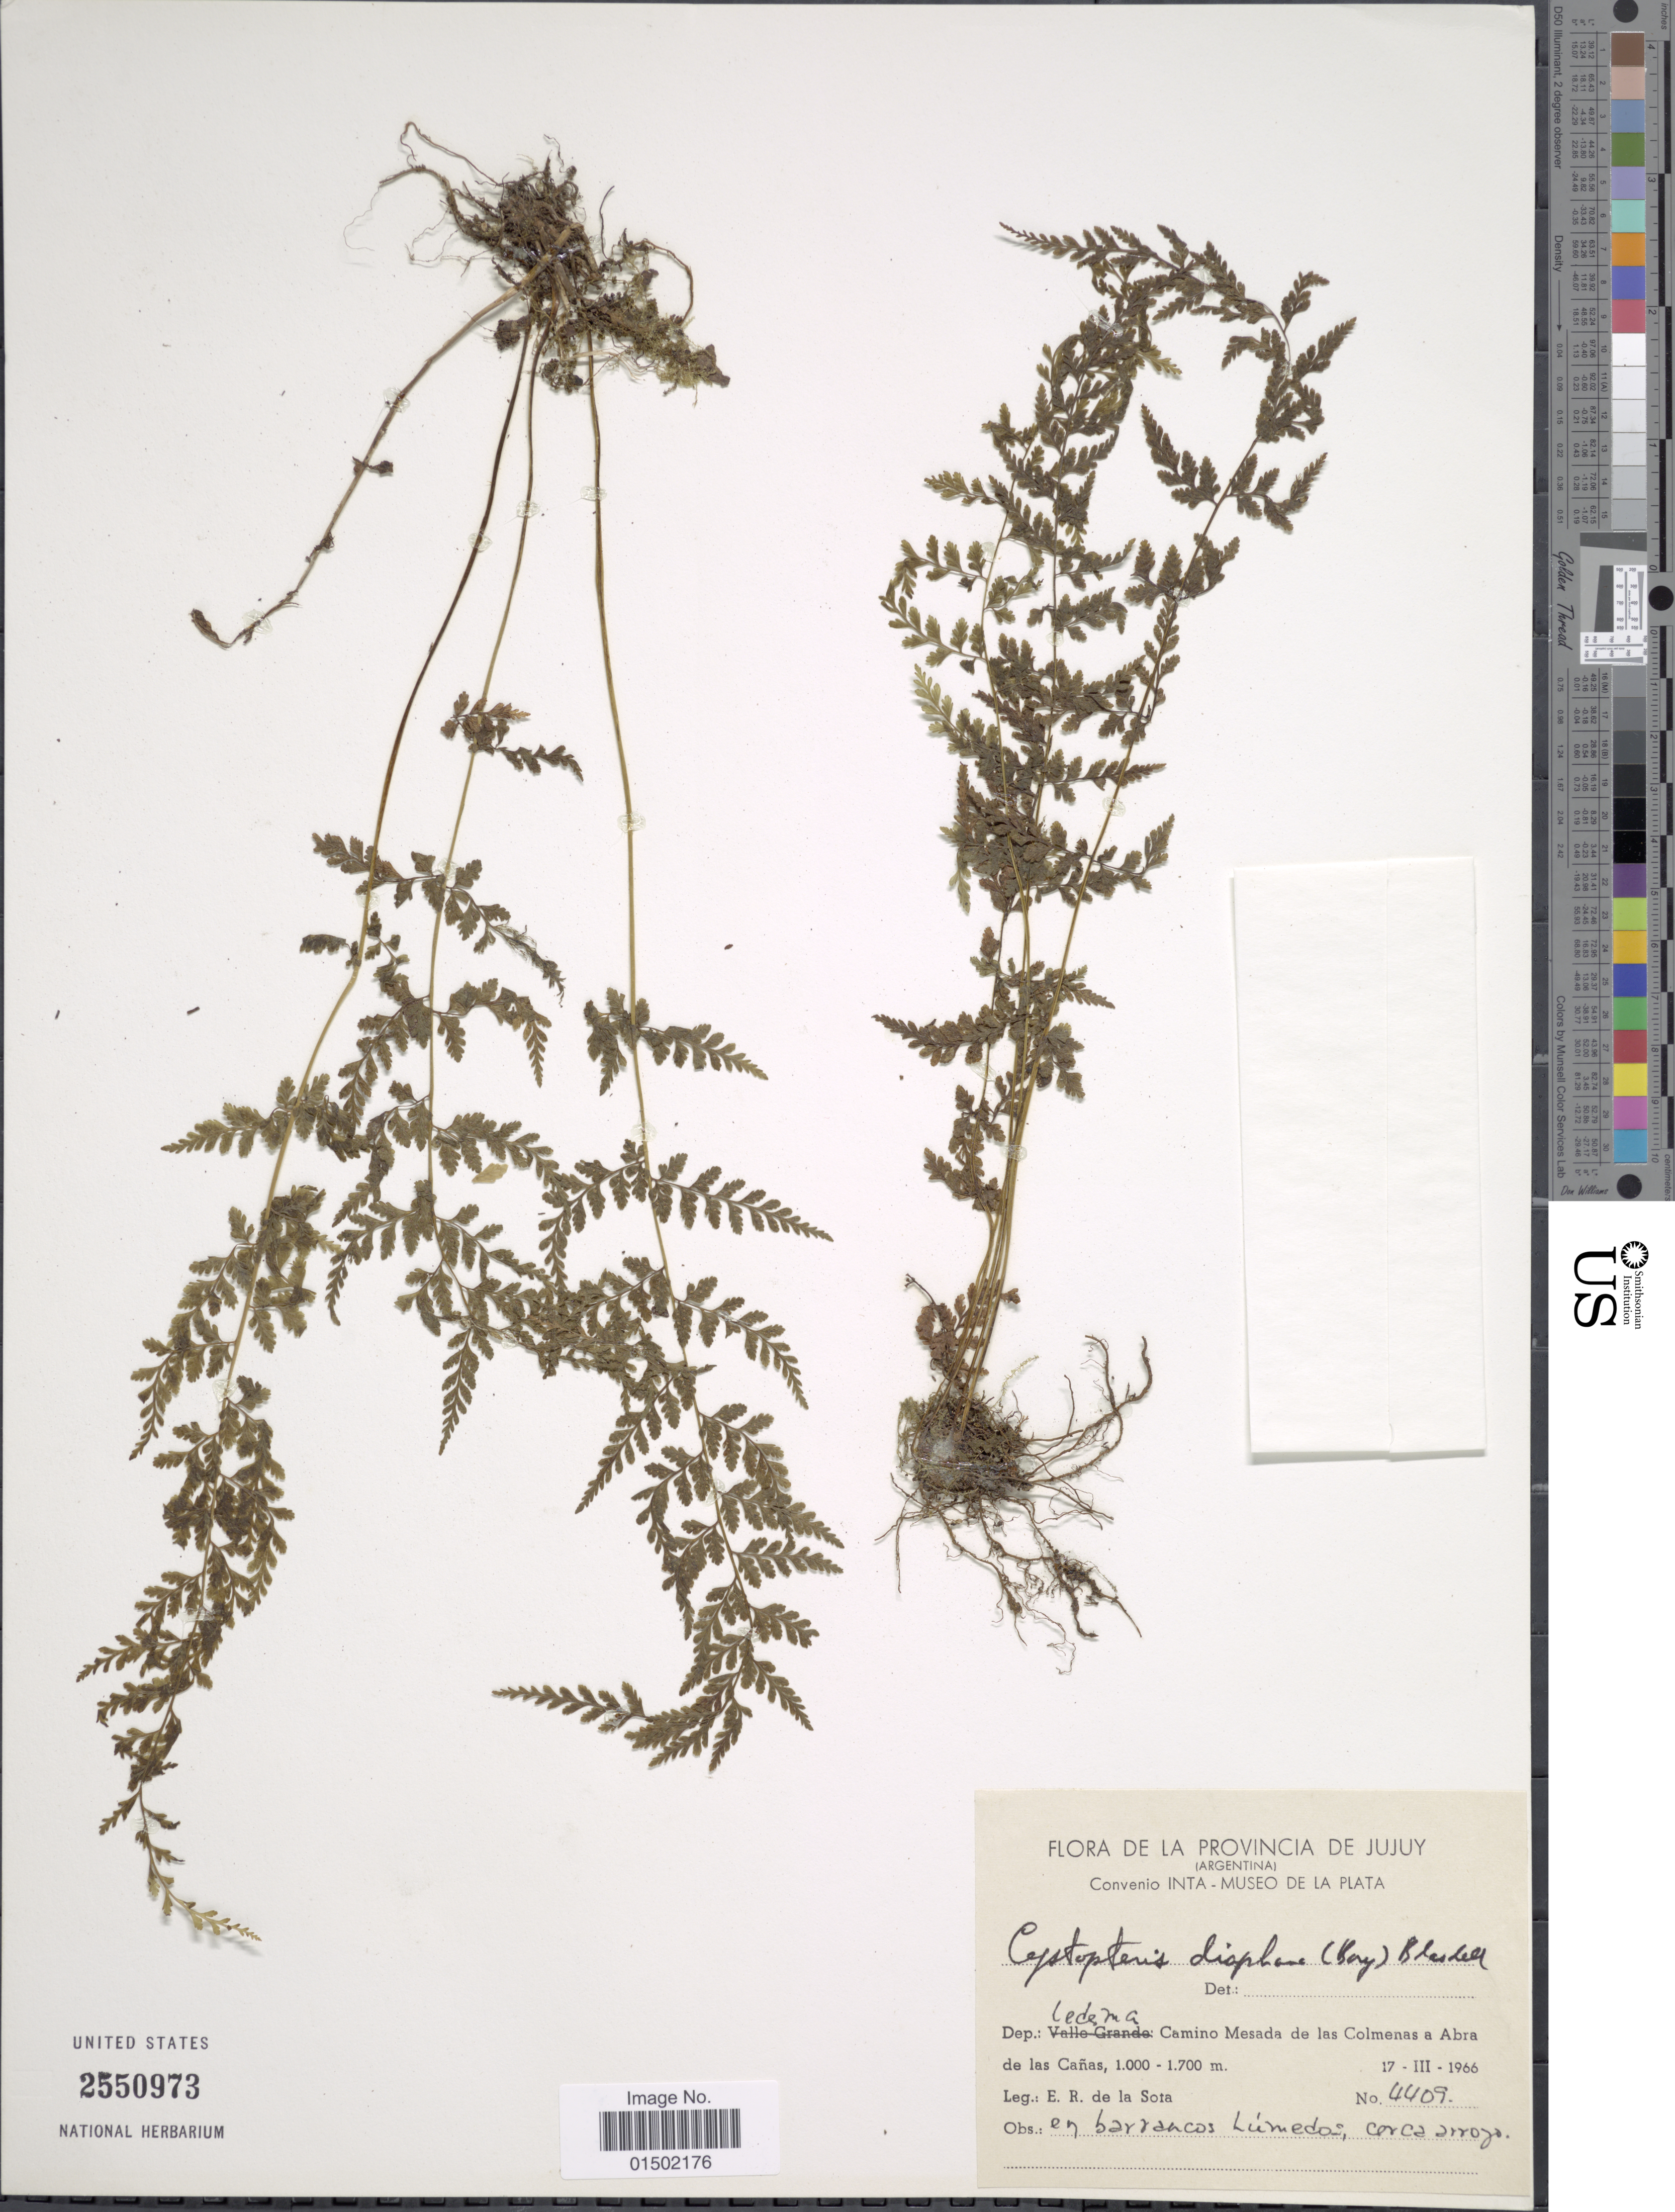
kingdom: Plantae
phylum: Tracheophyta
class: Polypodiopsida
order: Polypodiales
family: Cystopteridaceae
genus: Cystopteris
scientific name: Cystopteris diaphana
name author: (Bory) Blasdell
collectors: E. R. de la Sota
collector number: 4409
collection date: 1966-03-17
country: Argentina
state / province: Jujuy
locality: Convenio Inta-Museo de La Plata. Cederma: Camino Mesada de las Colmenas a Abra de las Canas.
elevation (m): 1000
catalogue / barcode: US 2550973